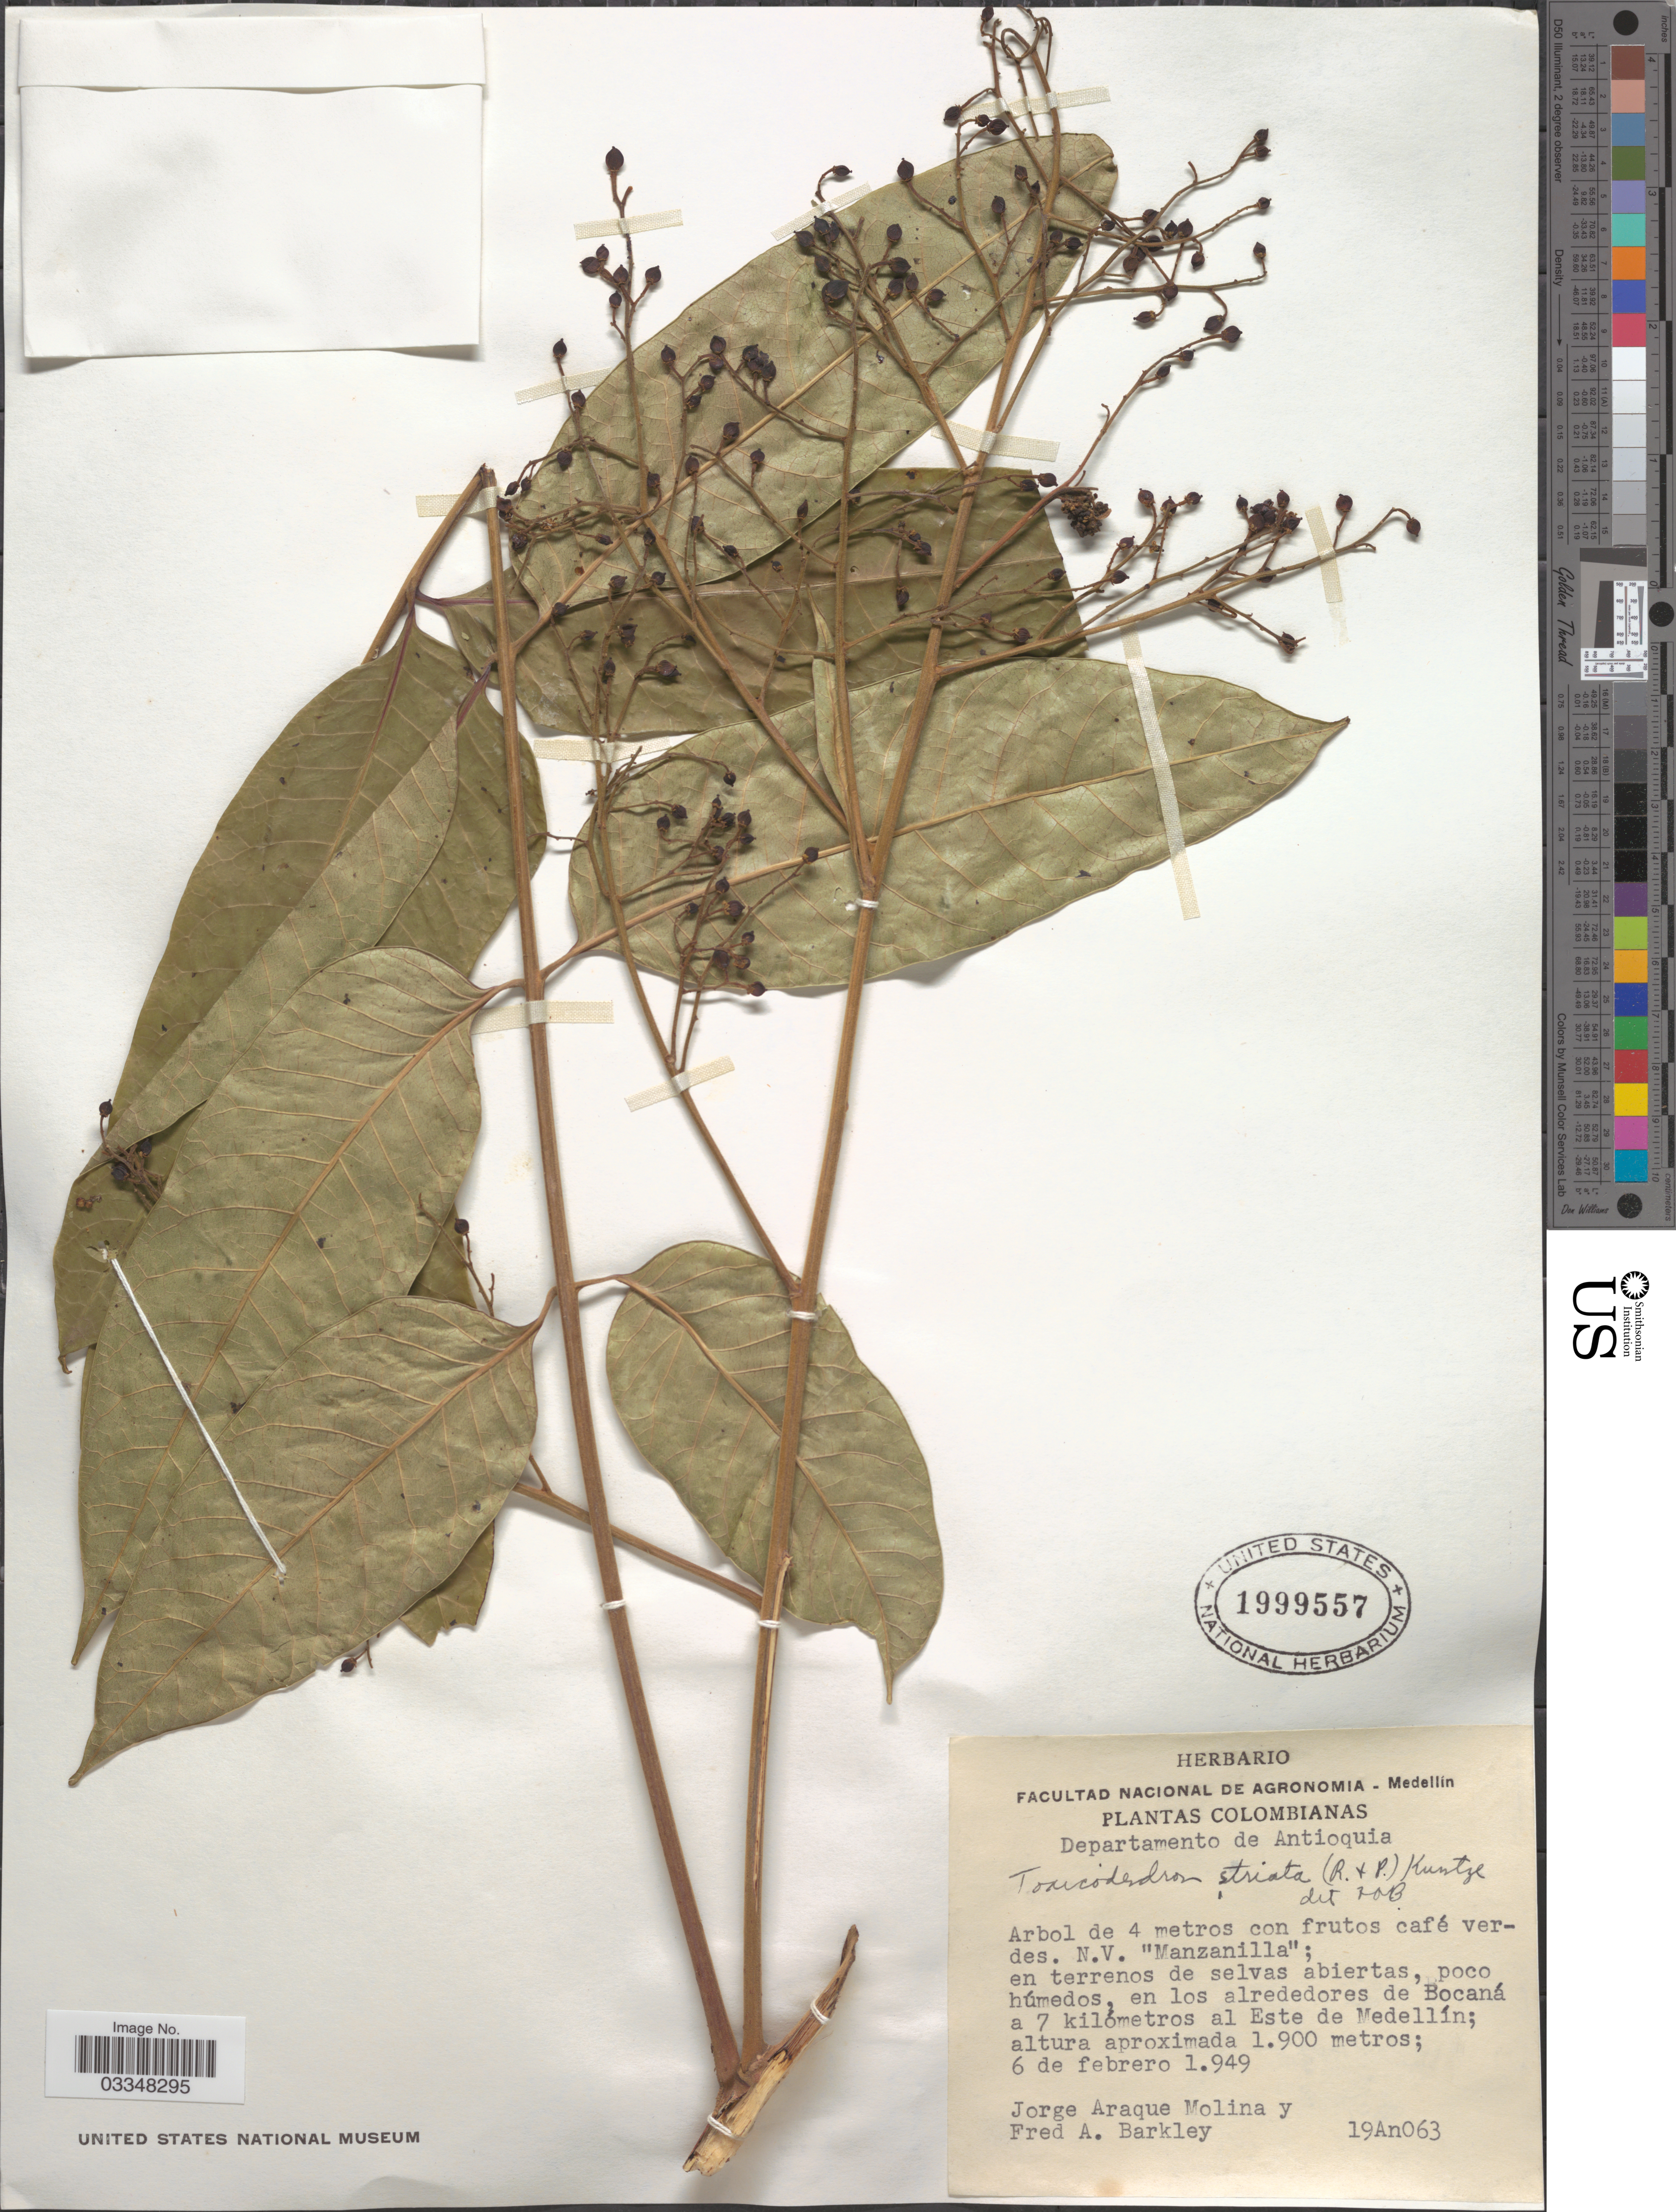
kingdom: Plantae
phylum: Tracheophyta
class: Magnoliopsida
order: Sapindales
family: Anacardiaceae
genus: Toxicodendron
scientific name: Toxicodendron striatum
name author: (Ruiz & Pav.) Kuntze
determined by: Mitchell, John D.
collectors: J. Araque Molina & F. A. Barkley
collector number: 19An063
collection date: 1949-02-06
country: Colombia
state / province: Antioquia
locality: Departamento de Antioquia. En los alrededores de Bocaná a 7 kilómetros al Este de Medellín.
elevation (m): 1900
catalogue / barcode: US 1999557